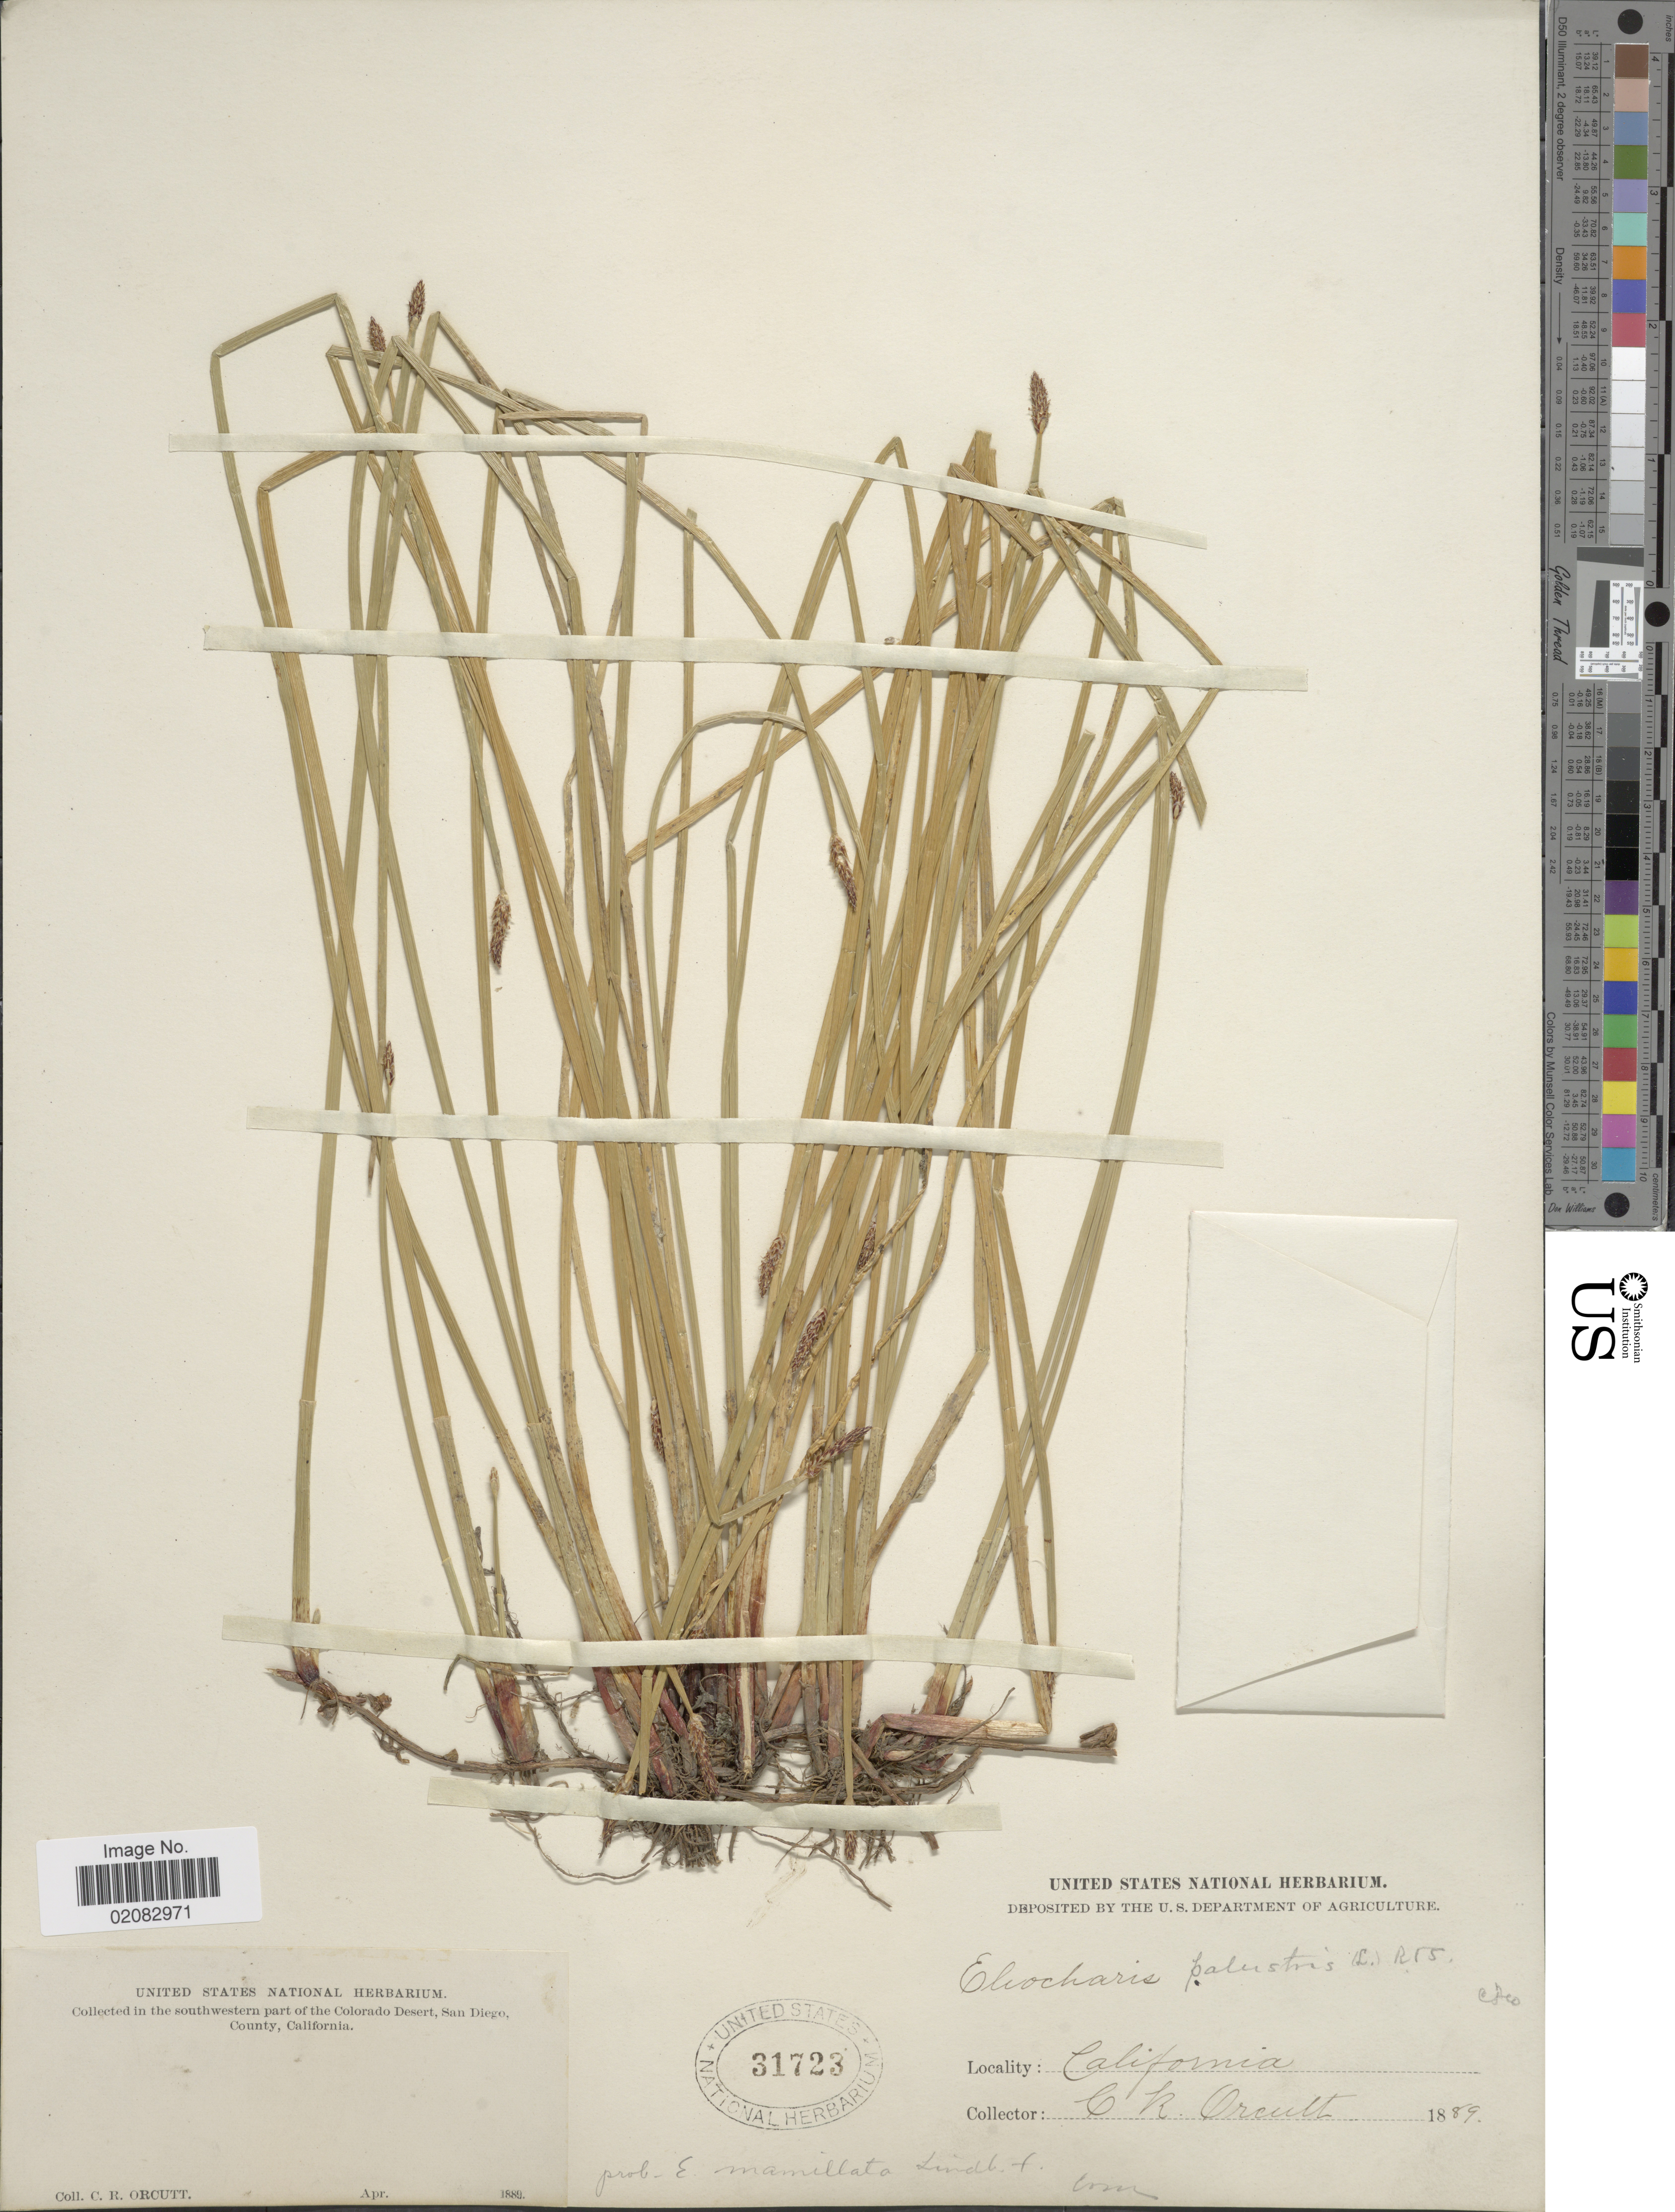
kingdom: Plantae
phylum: Tracheophyta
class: Liliopsida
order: Poales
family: Cyperaceae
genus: Eleocharis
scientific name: Eleocharis macrostachya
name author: Britton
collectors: C. R. Orcutt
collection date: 1889-04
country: United States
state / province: California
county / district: San Diego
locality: Southwestern part of the Colorado Desert, San Diego County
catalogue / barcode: US 31723